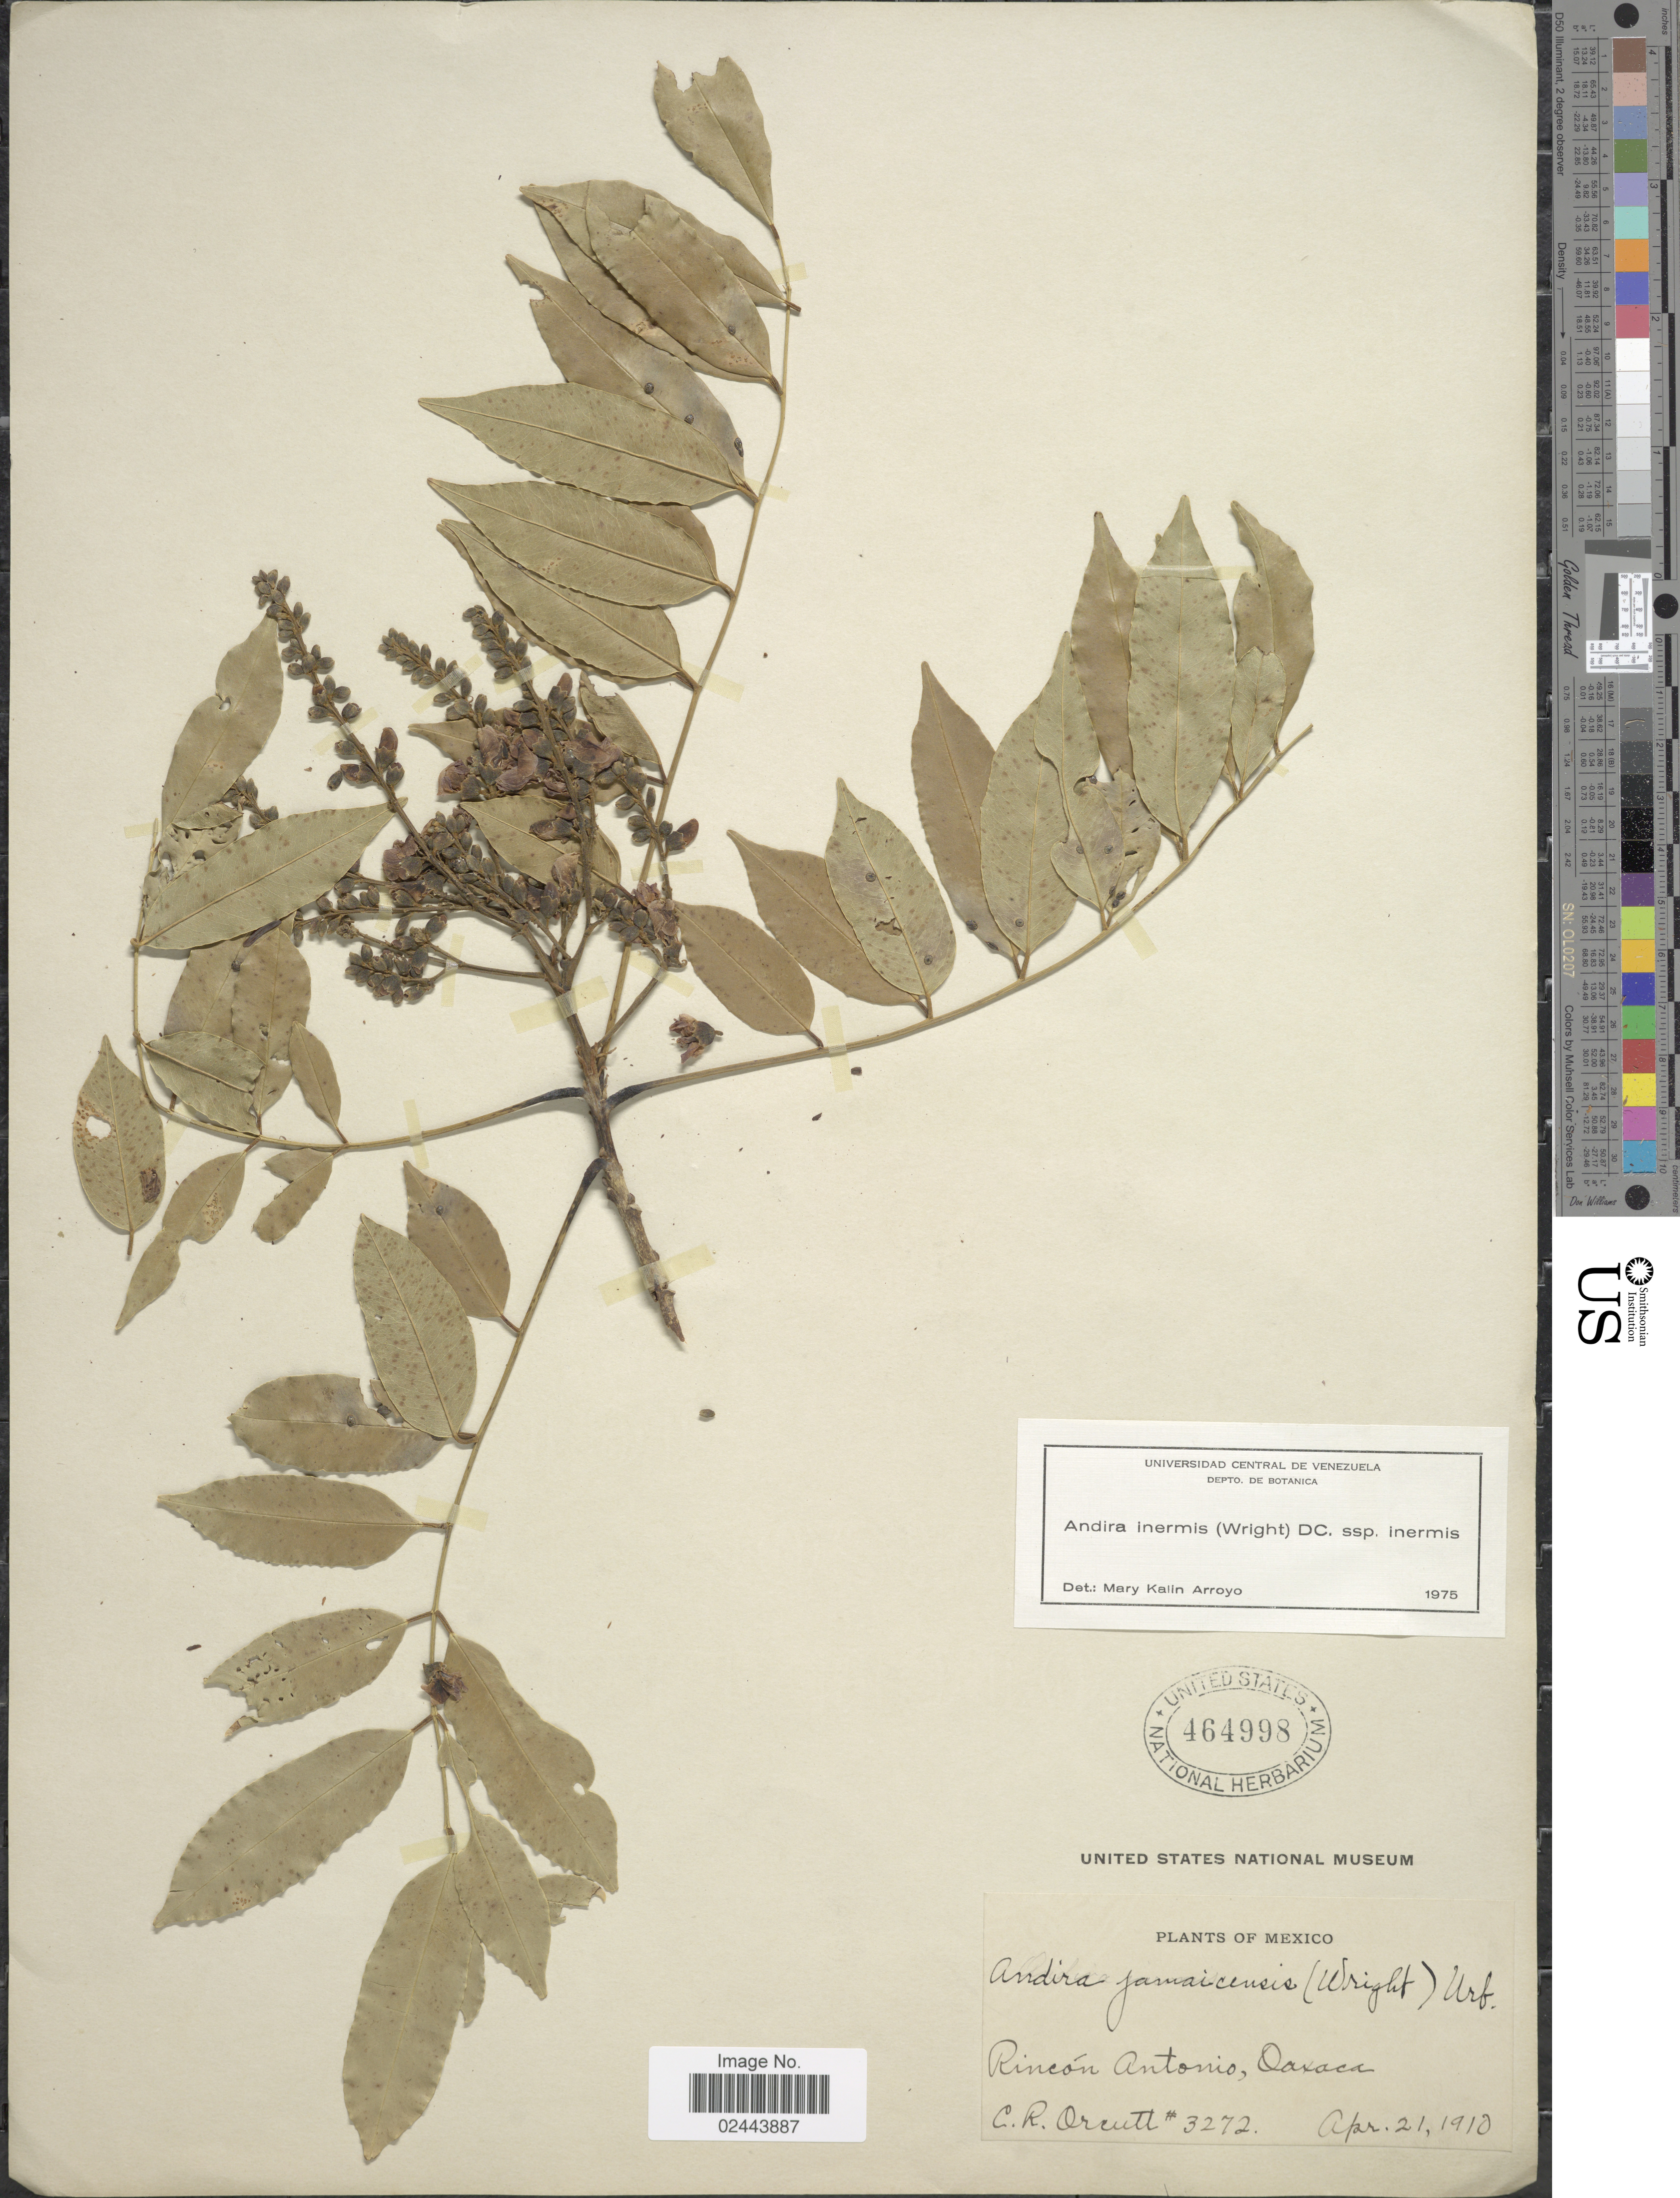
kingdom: Plantae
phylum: Tracheophyta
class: Magnoliopsida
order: Fabales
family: Fabaceae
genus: Andira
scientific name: Andira inermis subsp. inermis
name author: (W. Wright) Kunth ex DC.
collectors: C. R. Orcutt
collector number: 3272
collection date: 1910-04-21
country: Mexico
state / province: Oaxaca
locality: Rincon Antonio.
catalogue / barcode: US 464998